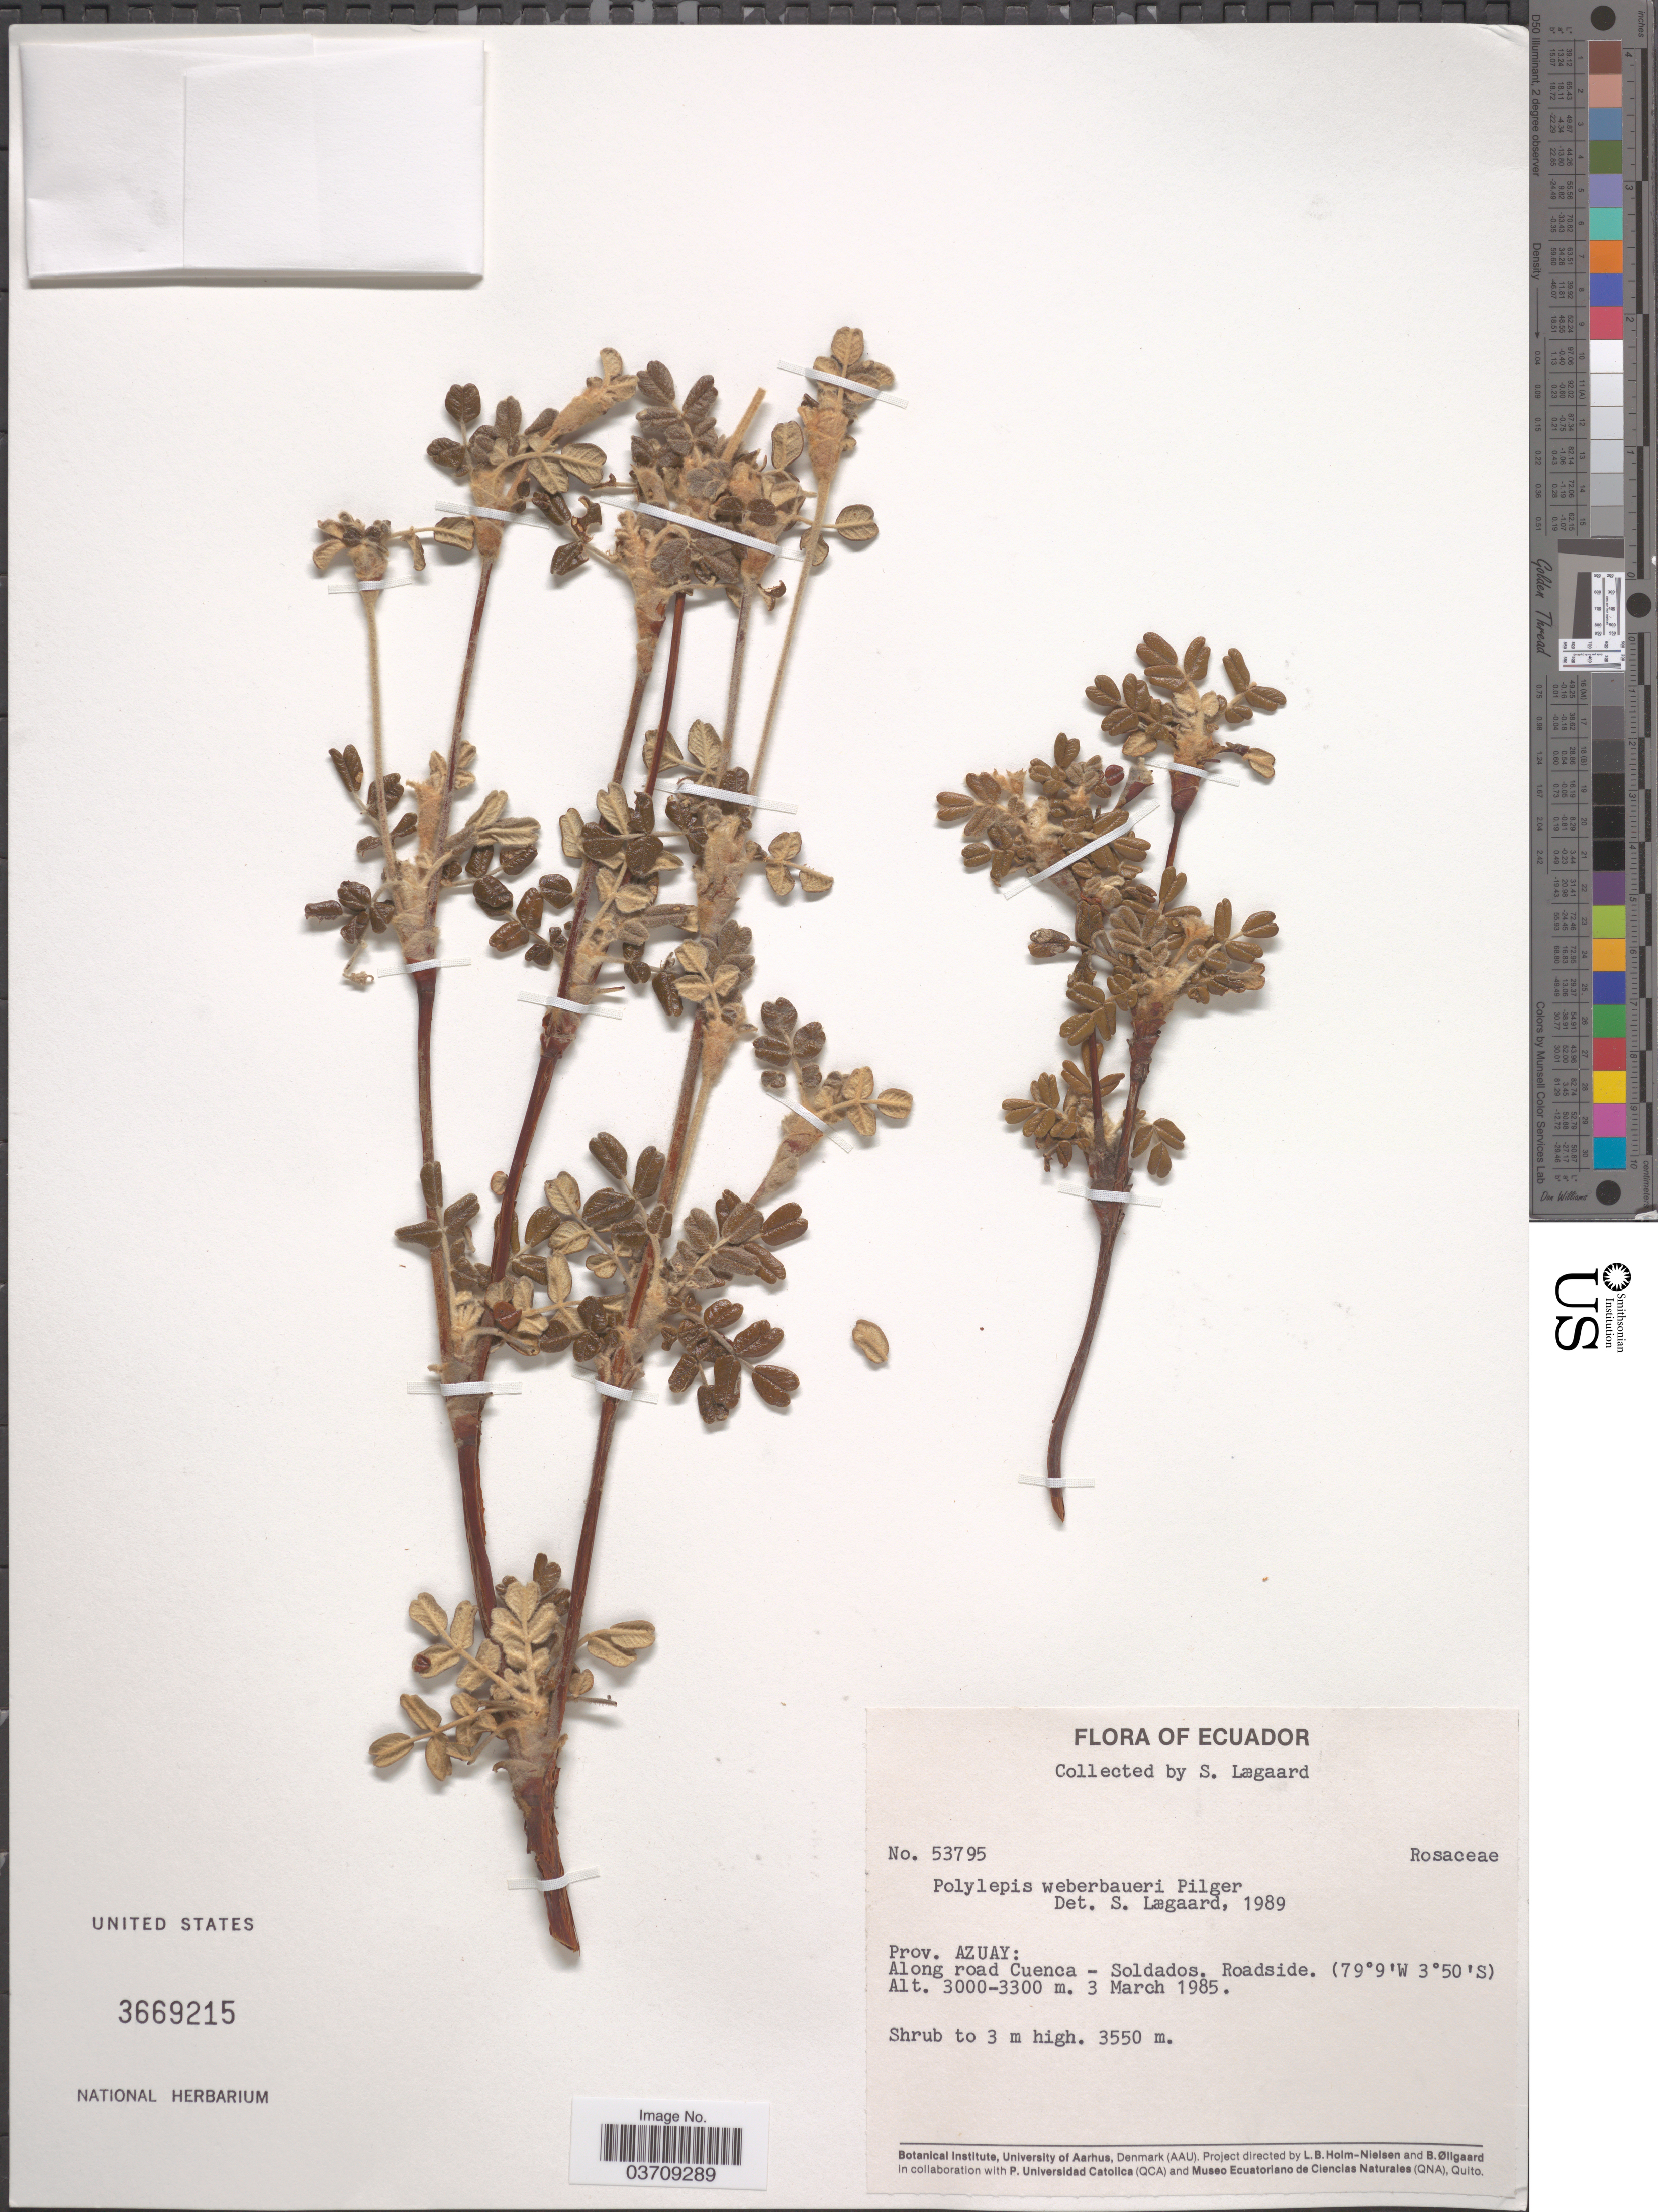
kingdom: Plantae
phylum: Tracheophyta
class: Magnoliopsida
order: Rosales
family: Rosaceae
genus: Polylepis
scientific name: Polylepis weberbaueri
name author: Pilg.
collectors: S. Lægaard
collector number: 53795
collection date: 1985-03-03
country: Ecuador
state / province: Azuay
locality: Along road Cuenca - Soldados. Roadside.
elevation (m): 3000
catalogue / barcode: US 3669215